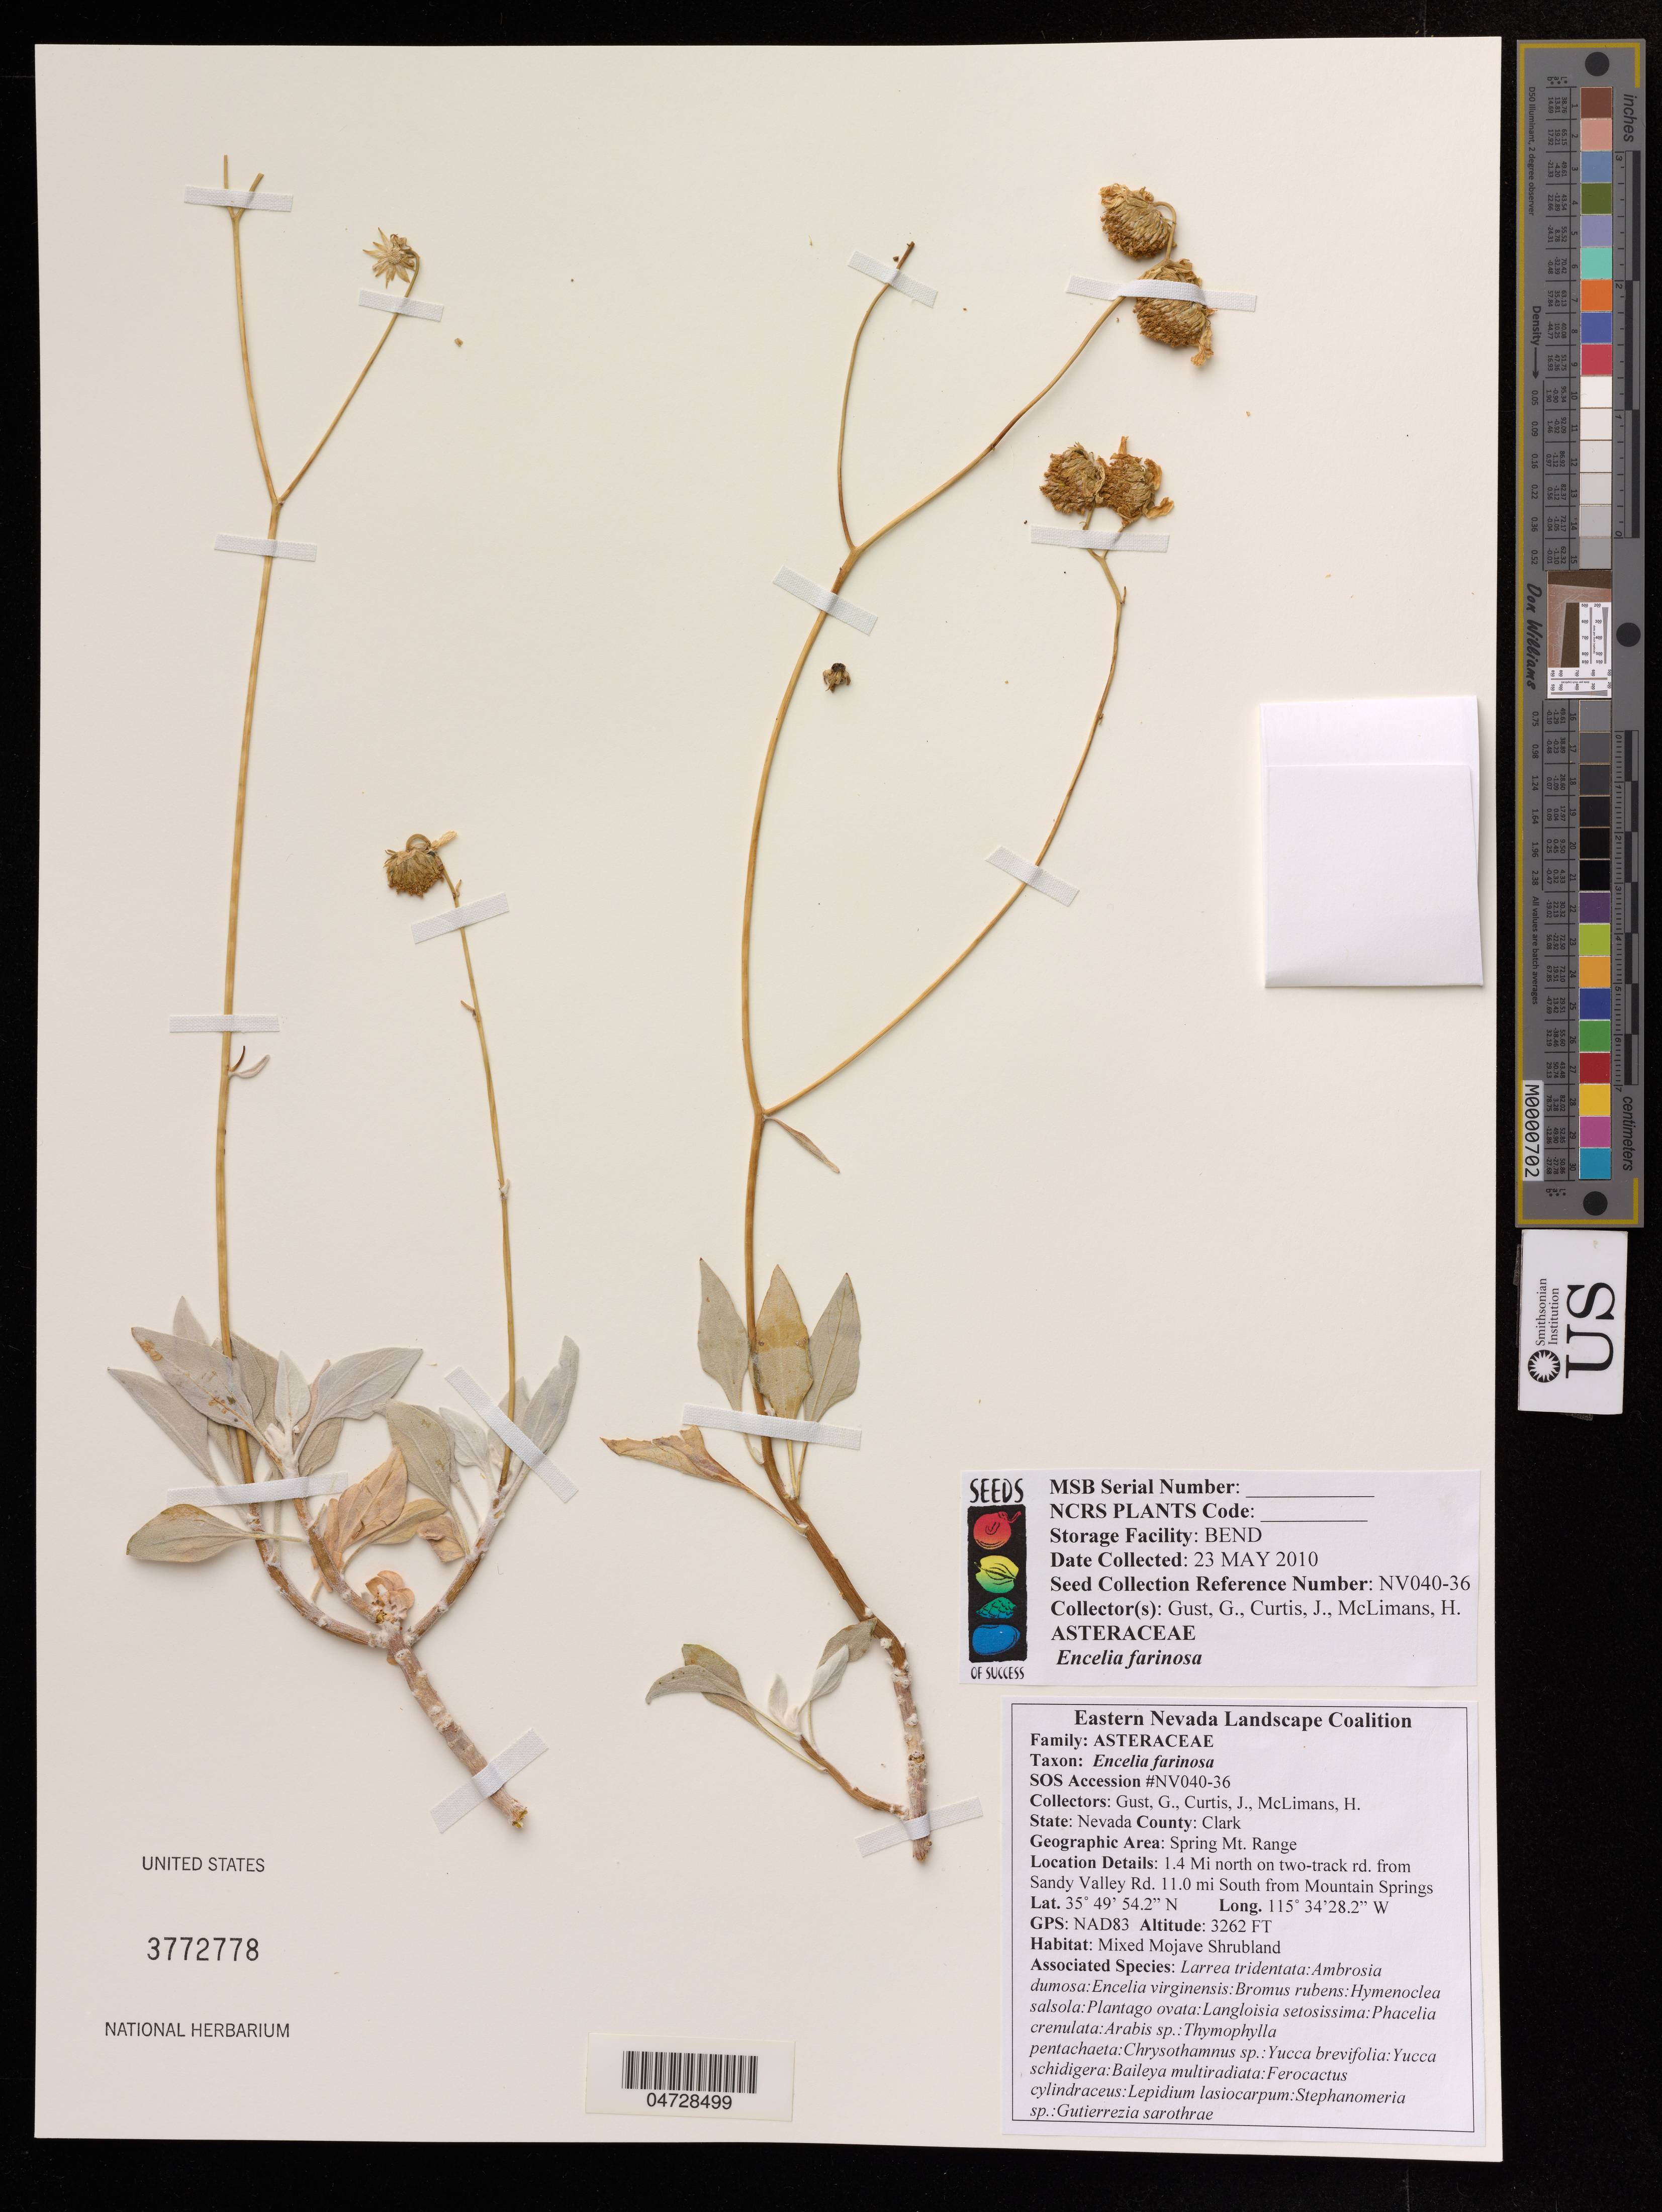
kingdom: Plantae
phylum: Tracheophyta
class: Magnoliopsida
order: Asterales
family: Asteraceae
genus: Encelia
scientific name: Encelia farinosa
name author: A. Gray ex Torr. in Emory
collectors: G. Gust, J. Curtis & H. McLimans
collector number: NV040-36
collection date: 2010-05-23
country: United States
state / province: Nevada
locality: Eastern Nevada, Clark, 1.4 Mi north on two-track rd. from Sandy Valley Rd. 11.0 mi South from Mountain Springs.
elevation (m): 994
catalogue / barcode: US 3772778